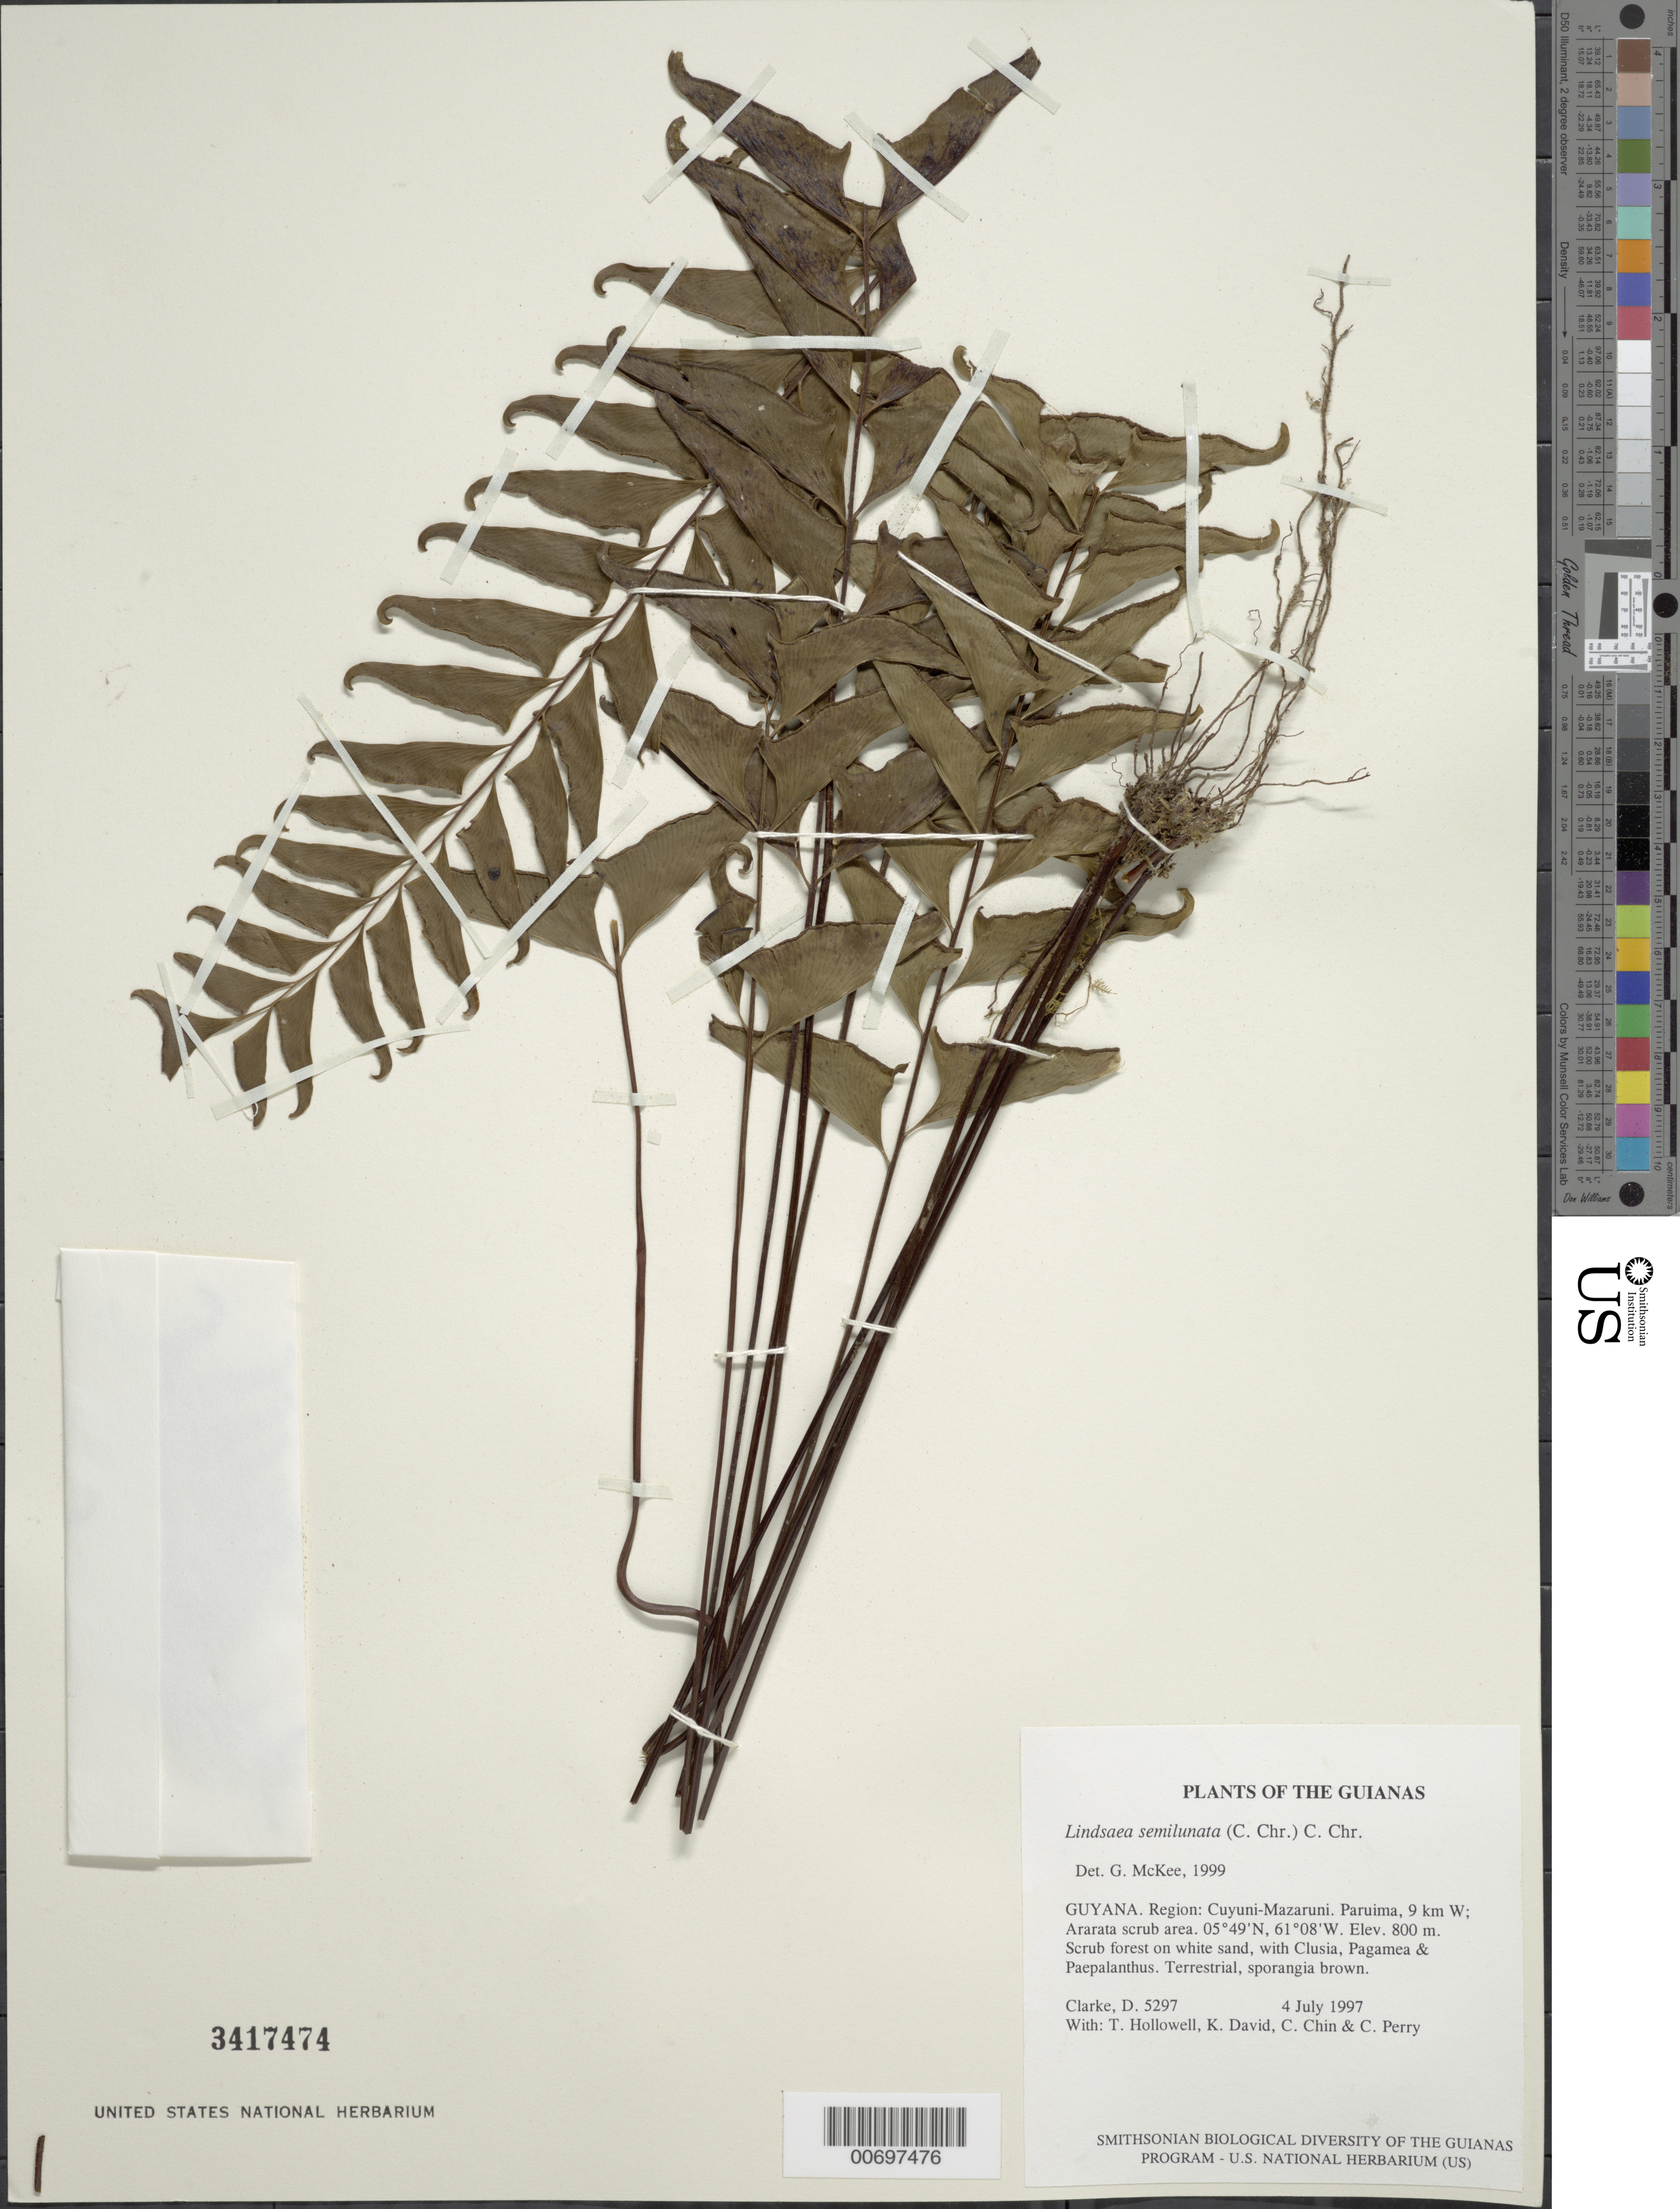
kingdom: Plantae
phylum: Tracheophyta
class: Polypodiopsida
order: Polypodiales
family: Lindsaeaceae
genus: Lindsaea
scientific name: Lindsaea semilunata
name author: (C. Chr.) C. Chr.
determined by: McKee, G. S., (US), NMNH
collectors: H. D. Clarke, T. Hollowell, K. David, C. Chin & C. Perry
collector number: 5297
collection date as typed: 4 July 1997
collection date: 1997-07-04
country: Guyana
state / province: Cuyuni-Mazaruni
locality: Paruima, 9 km W; Ararata scrub area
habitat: Scrub forest on white sand, with Clusia, Pagamea & Paepalanthus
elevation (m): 800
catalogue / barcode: US 3417474